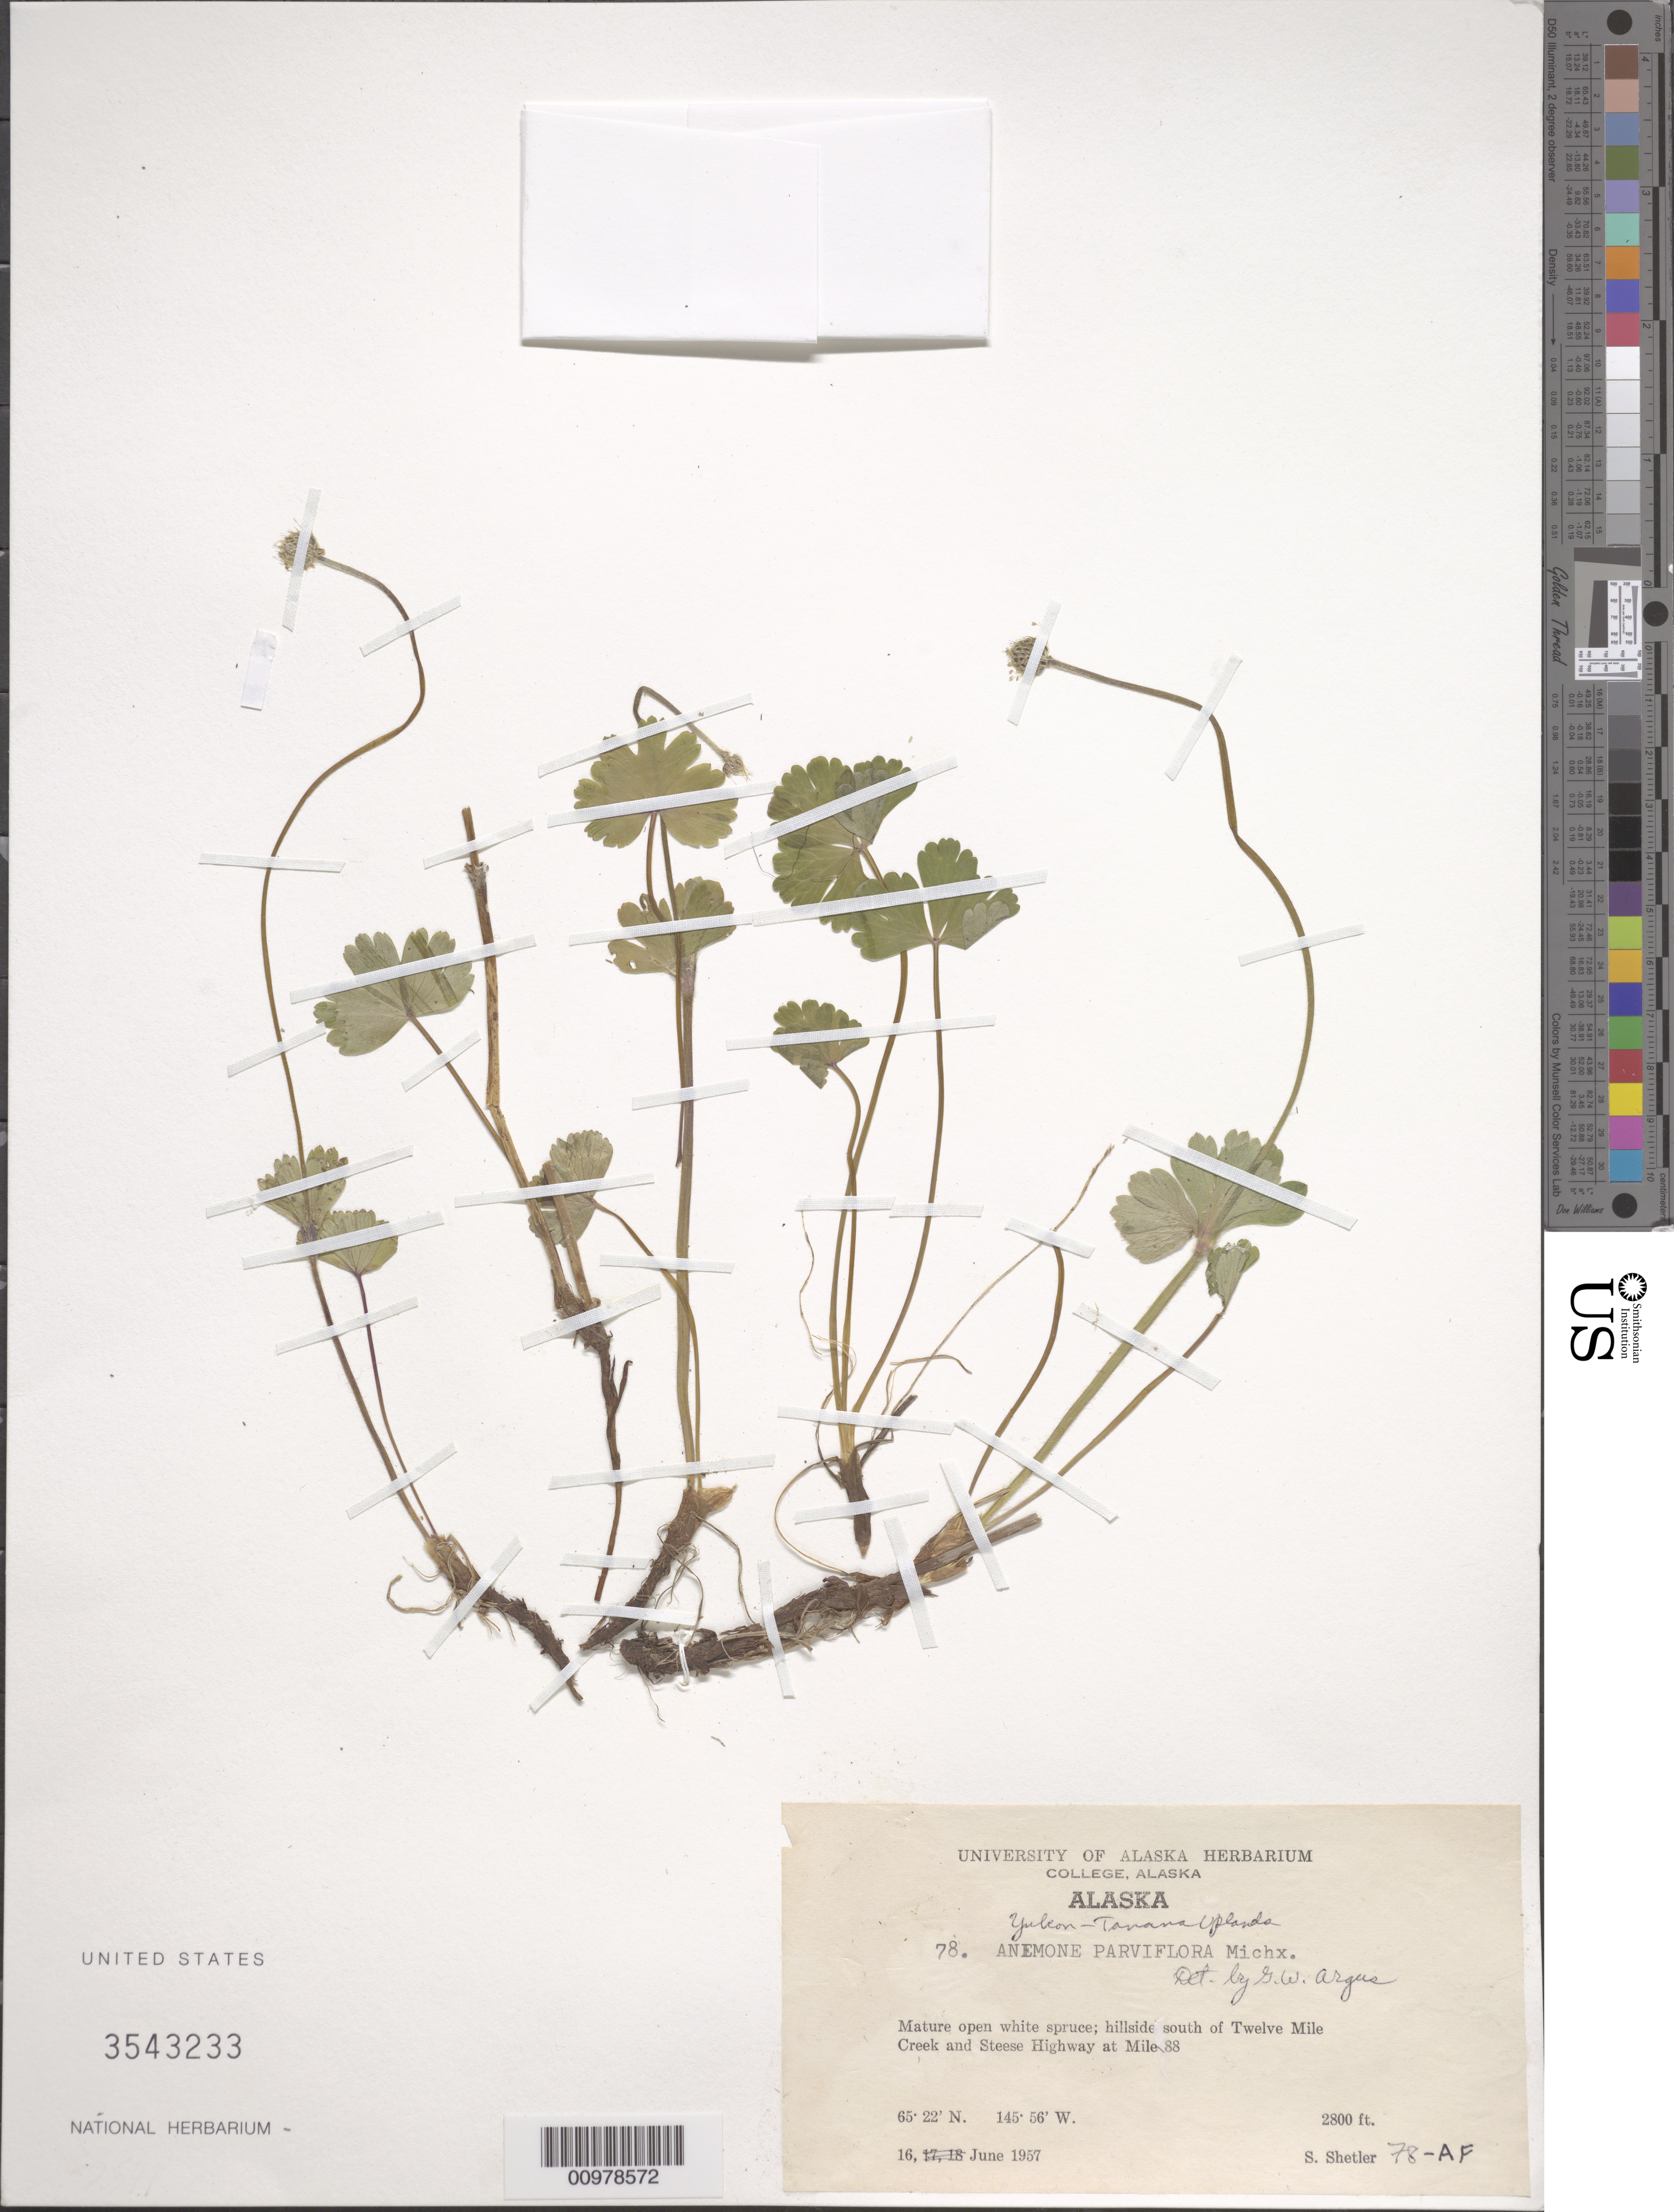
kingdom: Plantae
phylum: Tracheophyta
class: Magnoliopsida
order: Ranunculales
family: Ranunculaceae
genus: Anemone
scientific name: Anemone parviflora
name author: Michx.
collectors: S. Shetler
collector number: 78-AF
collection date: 1957-06-16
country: United States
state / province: Alaska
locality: Hillside south of Twelve Mile Creek and Steese Highway at Mile 88.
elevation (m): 853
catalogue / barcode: US 3543233